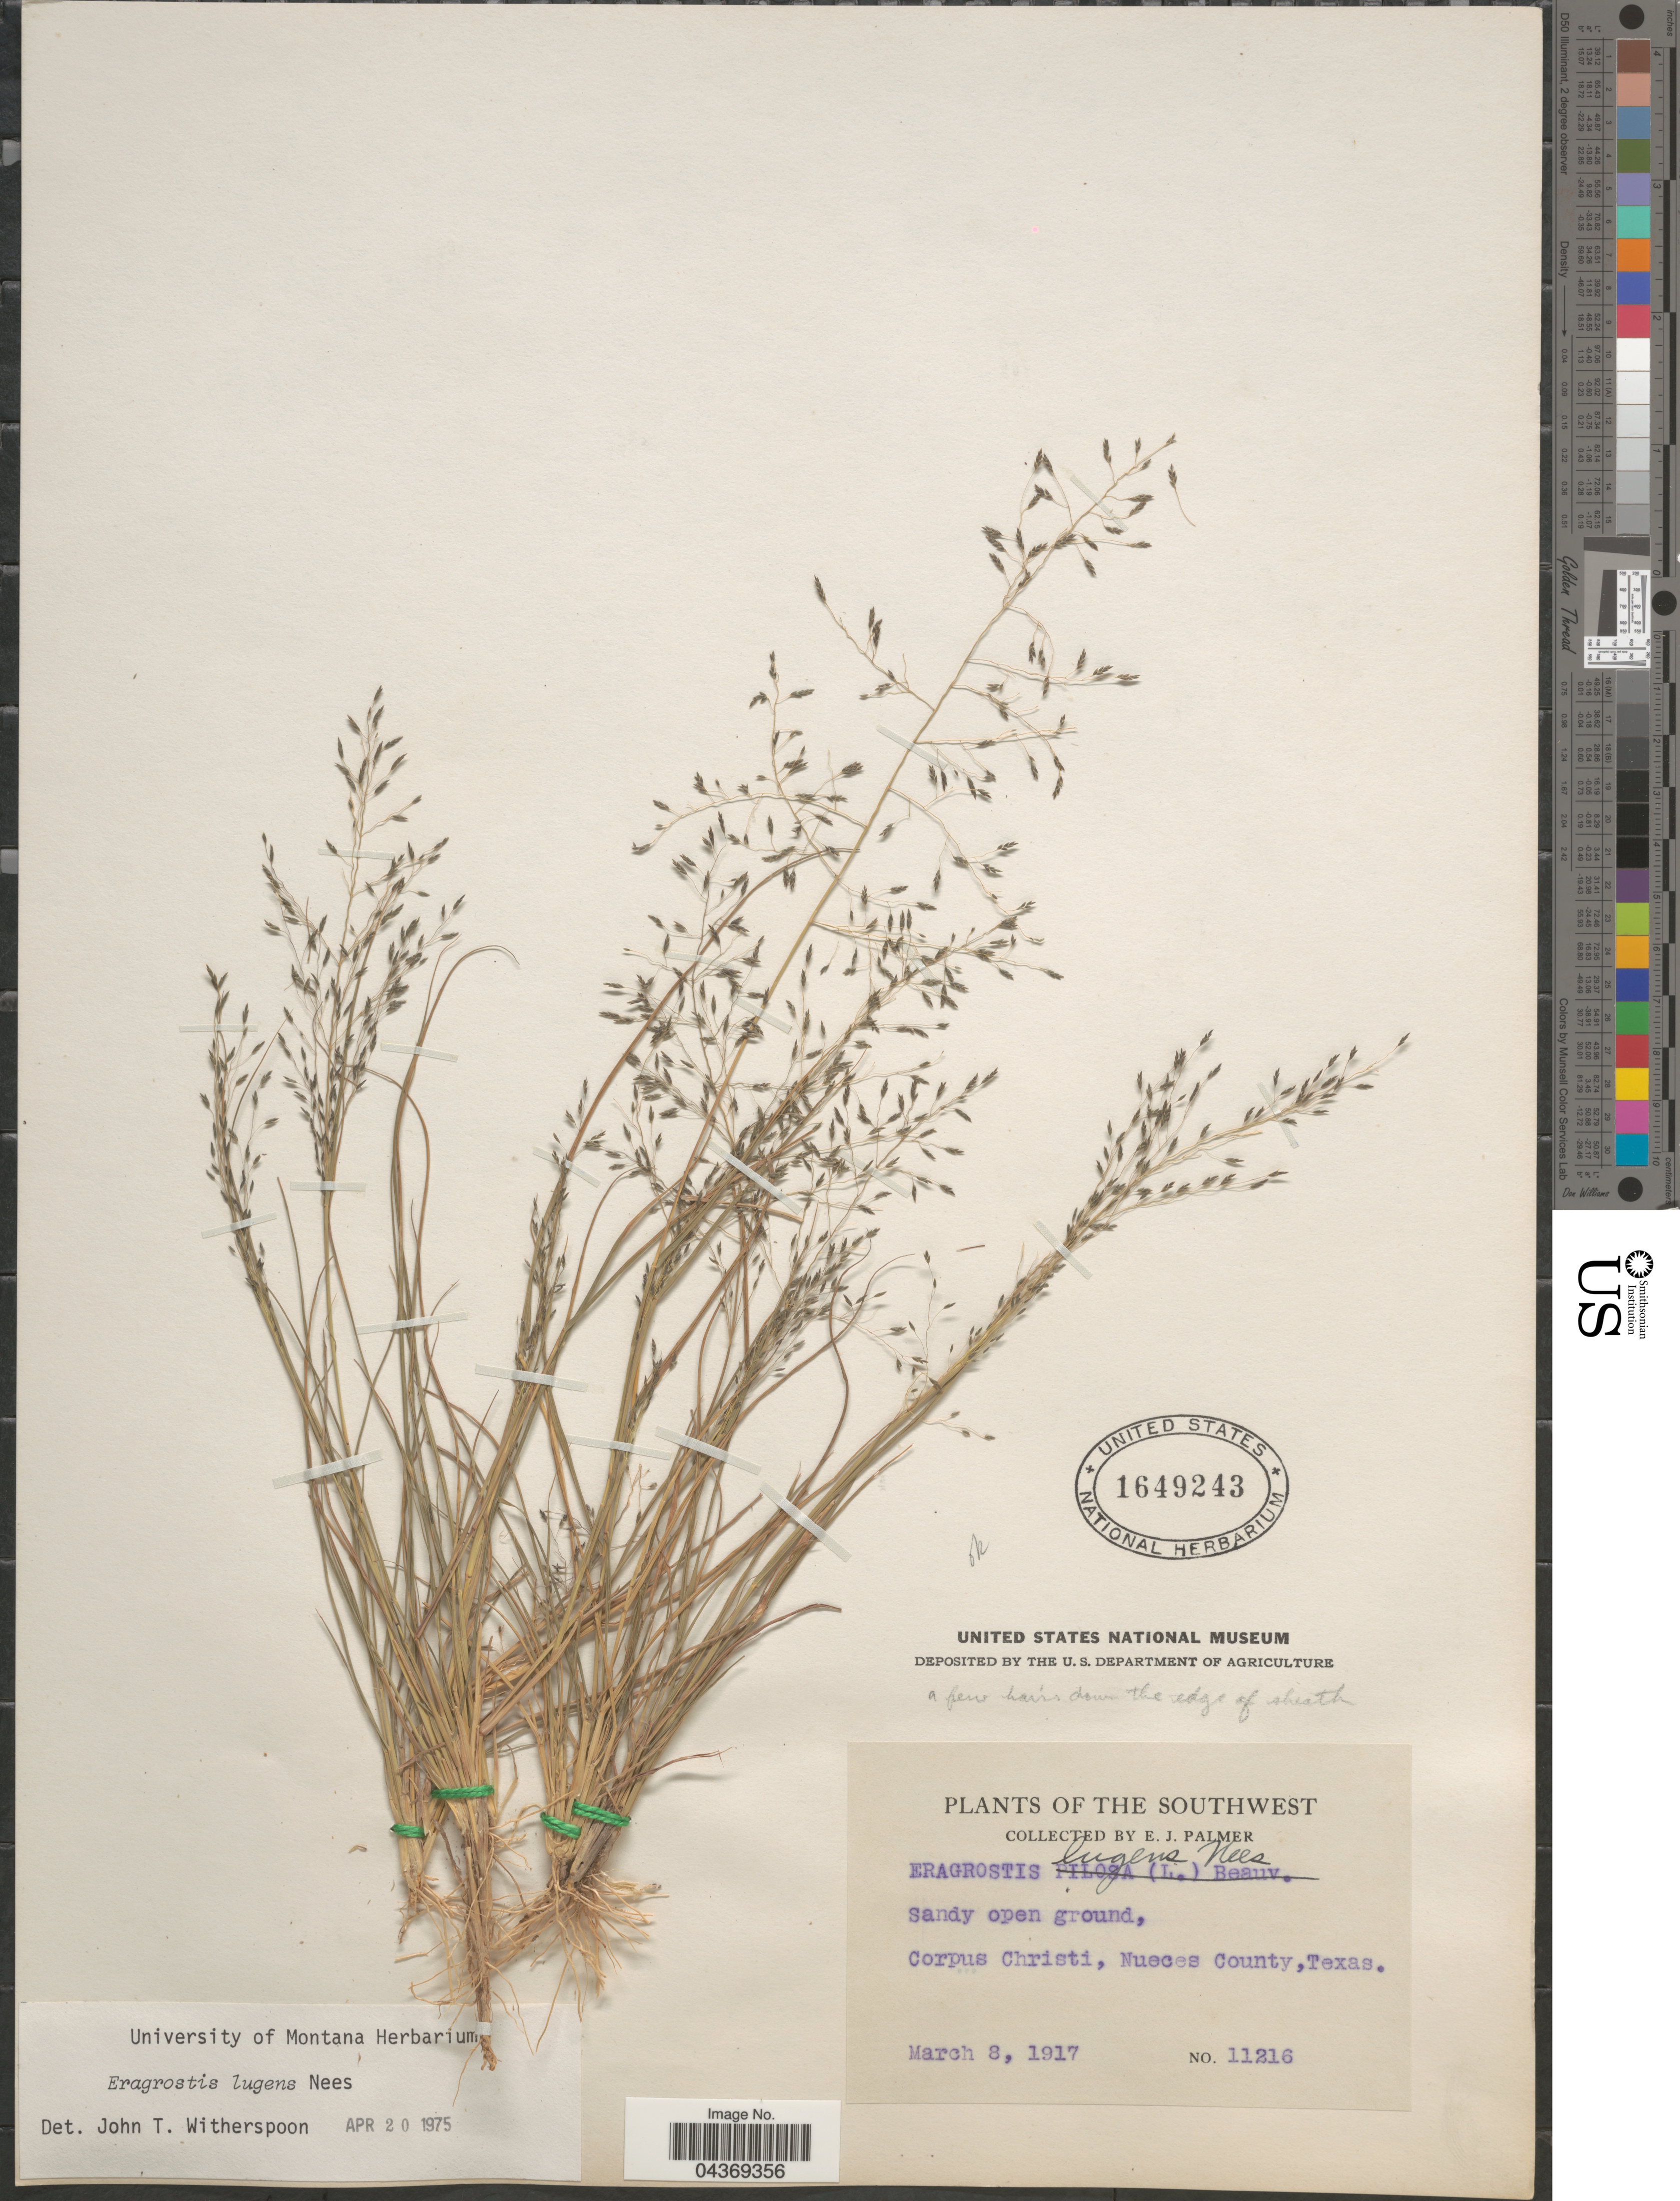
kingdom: Plantae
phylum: Tracheophyta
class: Liliopsida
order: Poales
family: Poaceae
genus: Eragrostis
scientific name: Eragrostis lugens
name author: Nees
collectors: E. J. Palmer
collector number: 11216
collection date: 1917-03-08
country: United States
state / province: Texas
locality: The Southwest. Corpus Christi, Nueces County.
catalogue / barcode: US 1649243